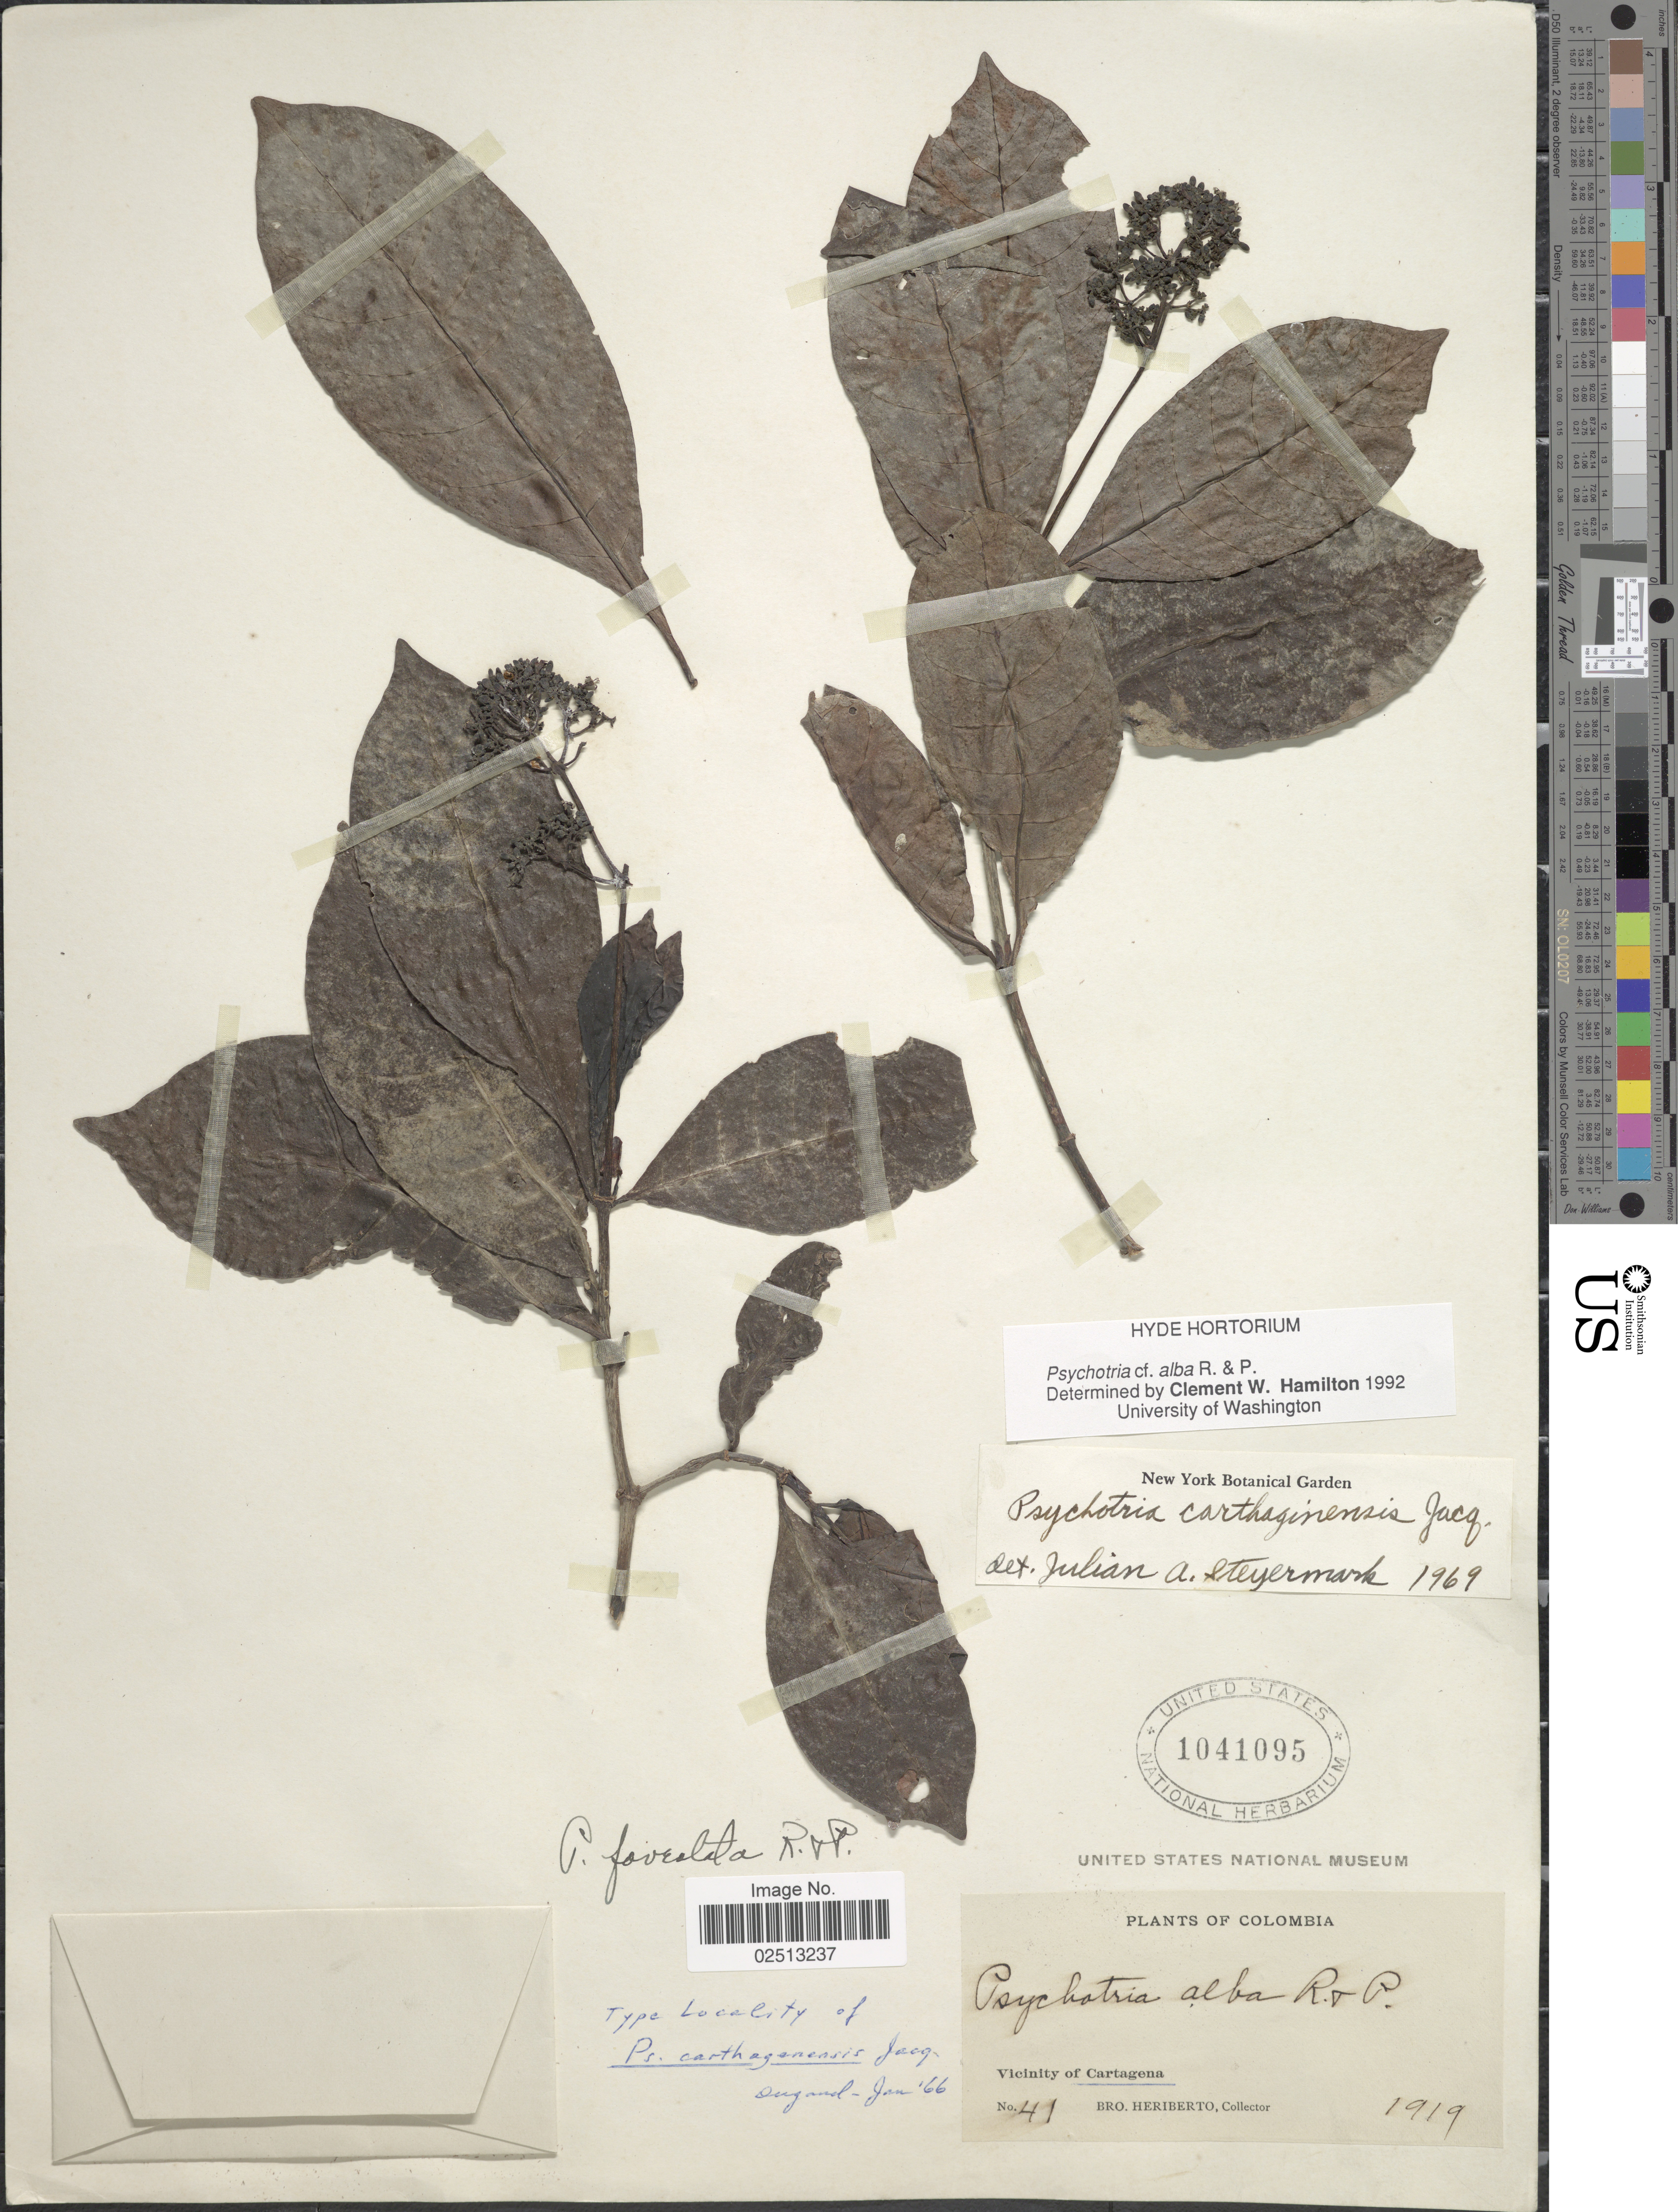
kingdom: Plantae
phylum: Tracheophyta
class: Magnoliopsida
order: Gentianales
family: Rubiaceae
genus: Psychotria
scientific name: Psychotria alba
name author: Ruiz & Pav.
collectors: B. Heriberto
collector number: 41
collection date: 1919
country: Colombia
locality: Vicinity of Caratagena.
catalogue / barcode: US 1041095